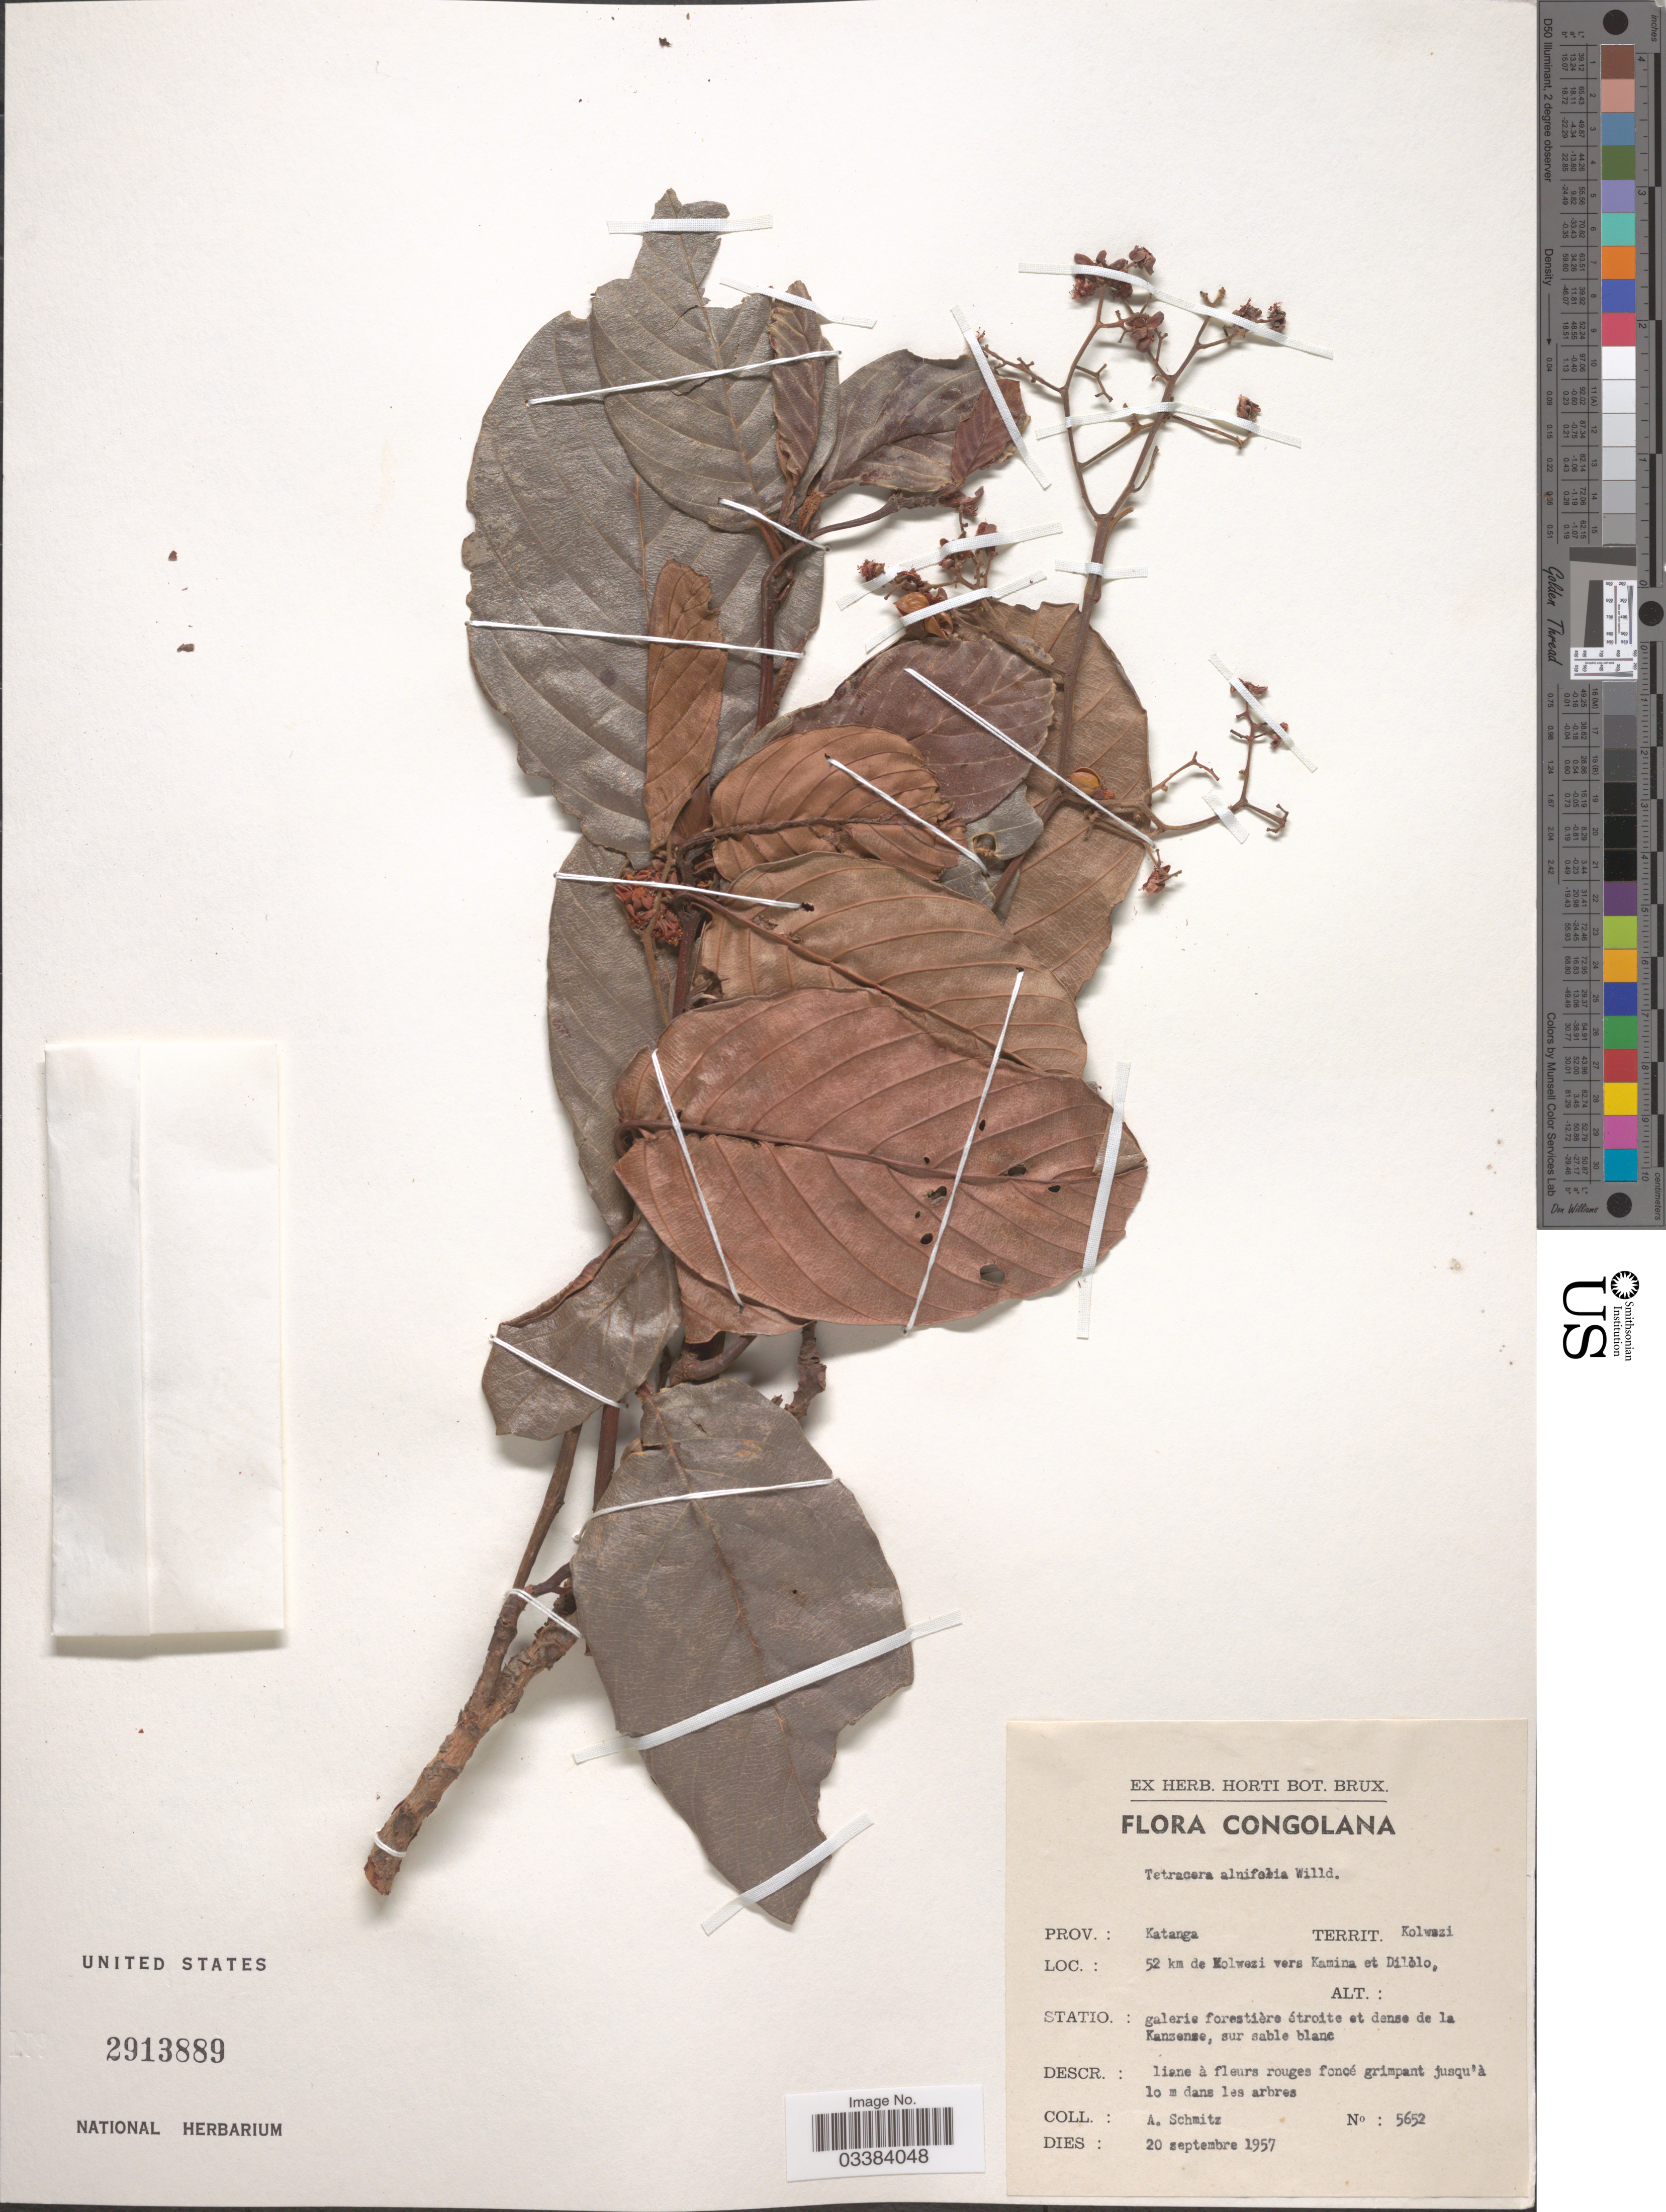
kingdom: Plantae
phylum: Tracheophyta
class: Magnoliopsida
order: Dilleniales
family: Dilleniaceae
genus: Tetracera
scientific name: Tetracera alnifolia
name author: Willd.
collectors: A. Schmitz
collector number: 5652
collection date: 1957-09-20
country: Congo, Democratic Republic of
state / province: Lualaba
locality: Congolana. Territ. Kolwezi. 52 km de Kolwezi vers Kamina et Dilolo, galerie forestière étroite et dense de la Kanzenze.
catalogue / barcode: US 2913889